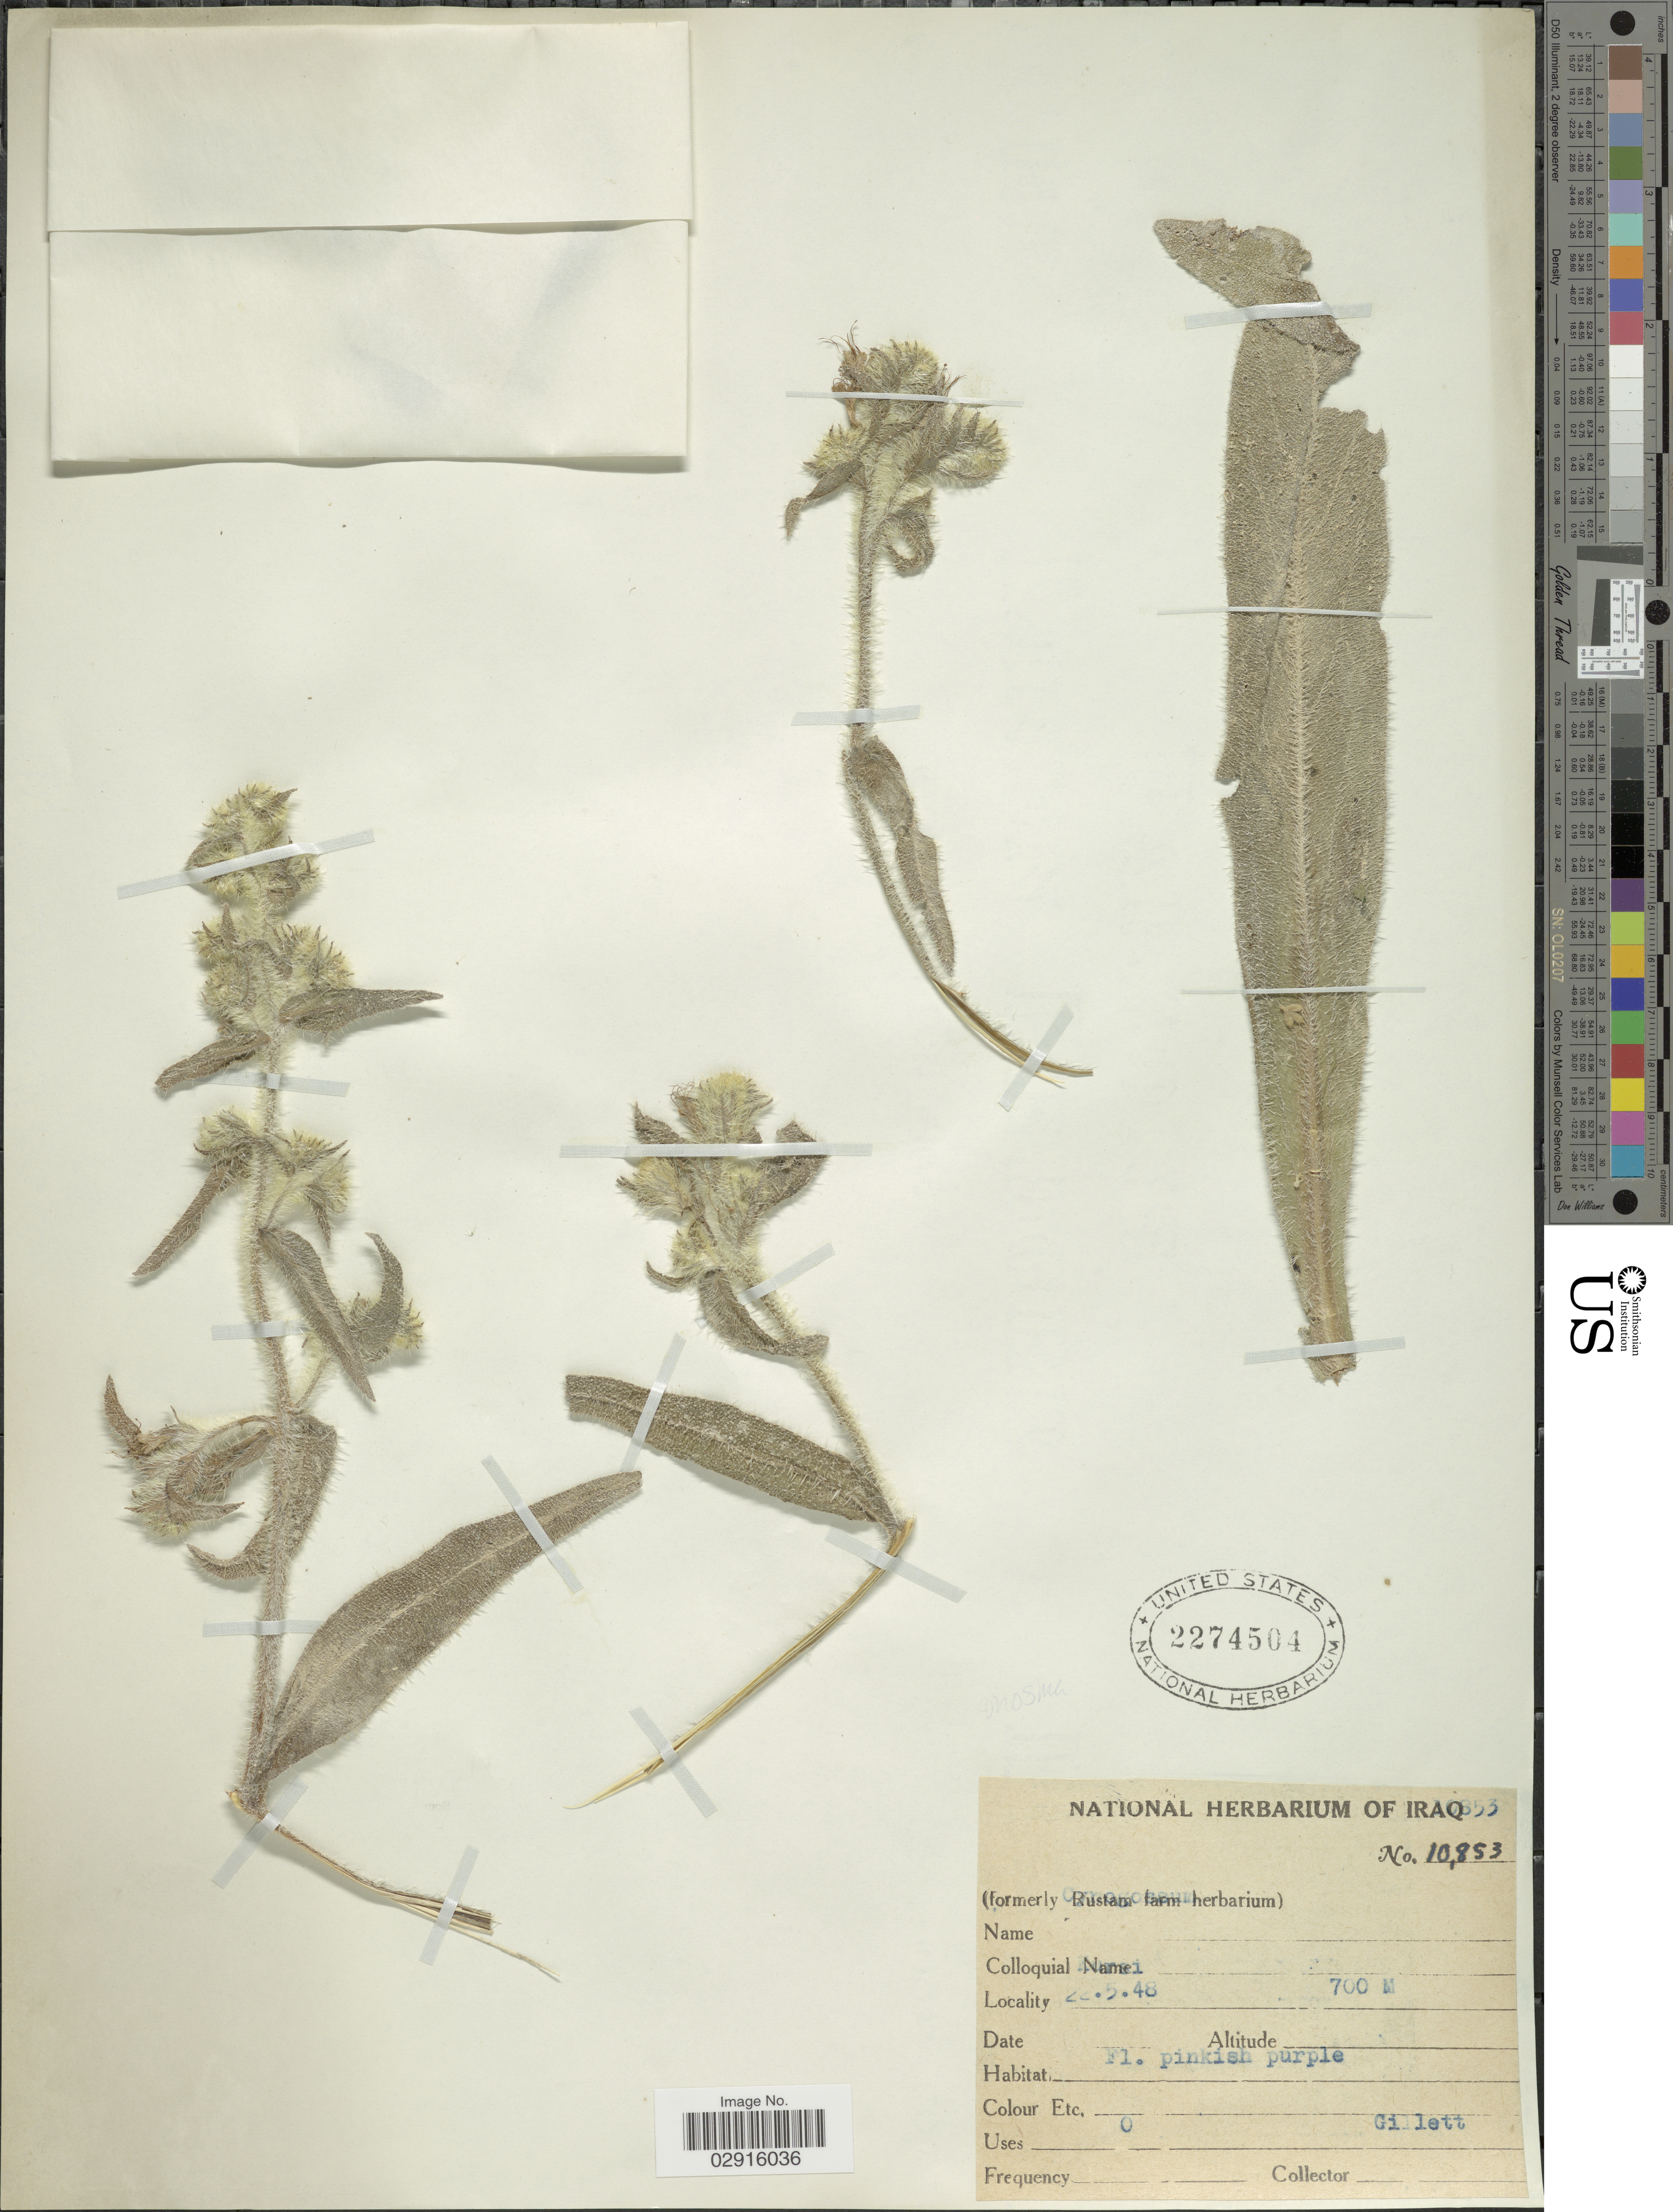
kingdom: Plantae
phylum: Tracheophyta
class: Magnoliopsida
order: Boraginales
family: Boraginaceae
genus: Onosma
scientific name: Onosma sp.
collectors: Gillett, --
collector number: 10853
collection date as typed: Transcribed d/m/y: 22/5/48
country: Iraq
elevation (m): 700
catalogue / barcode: US 2274504